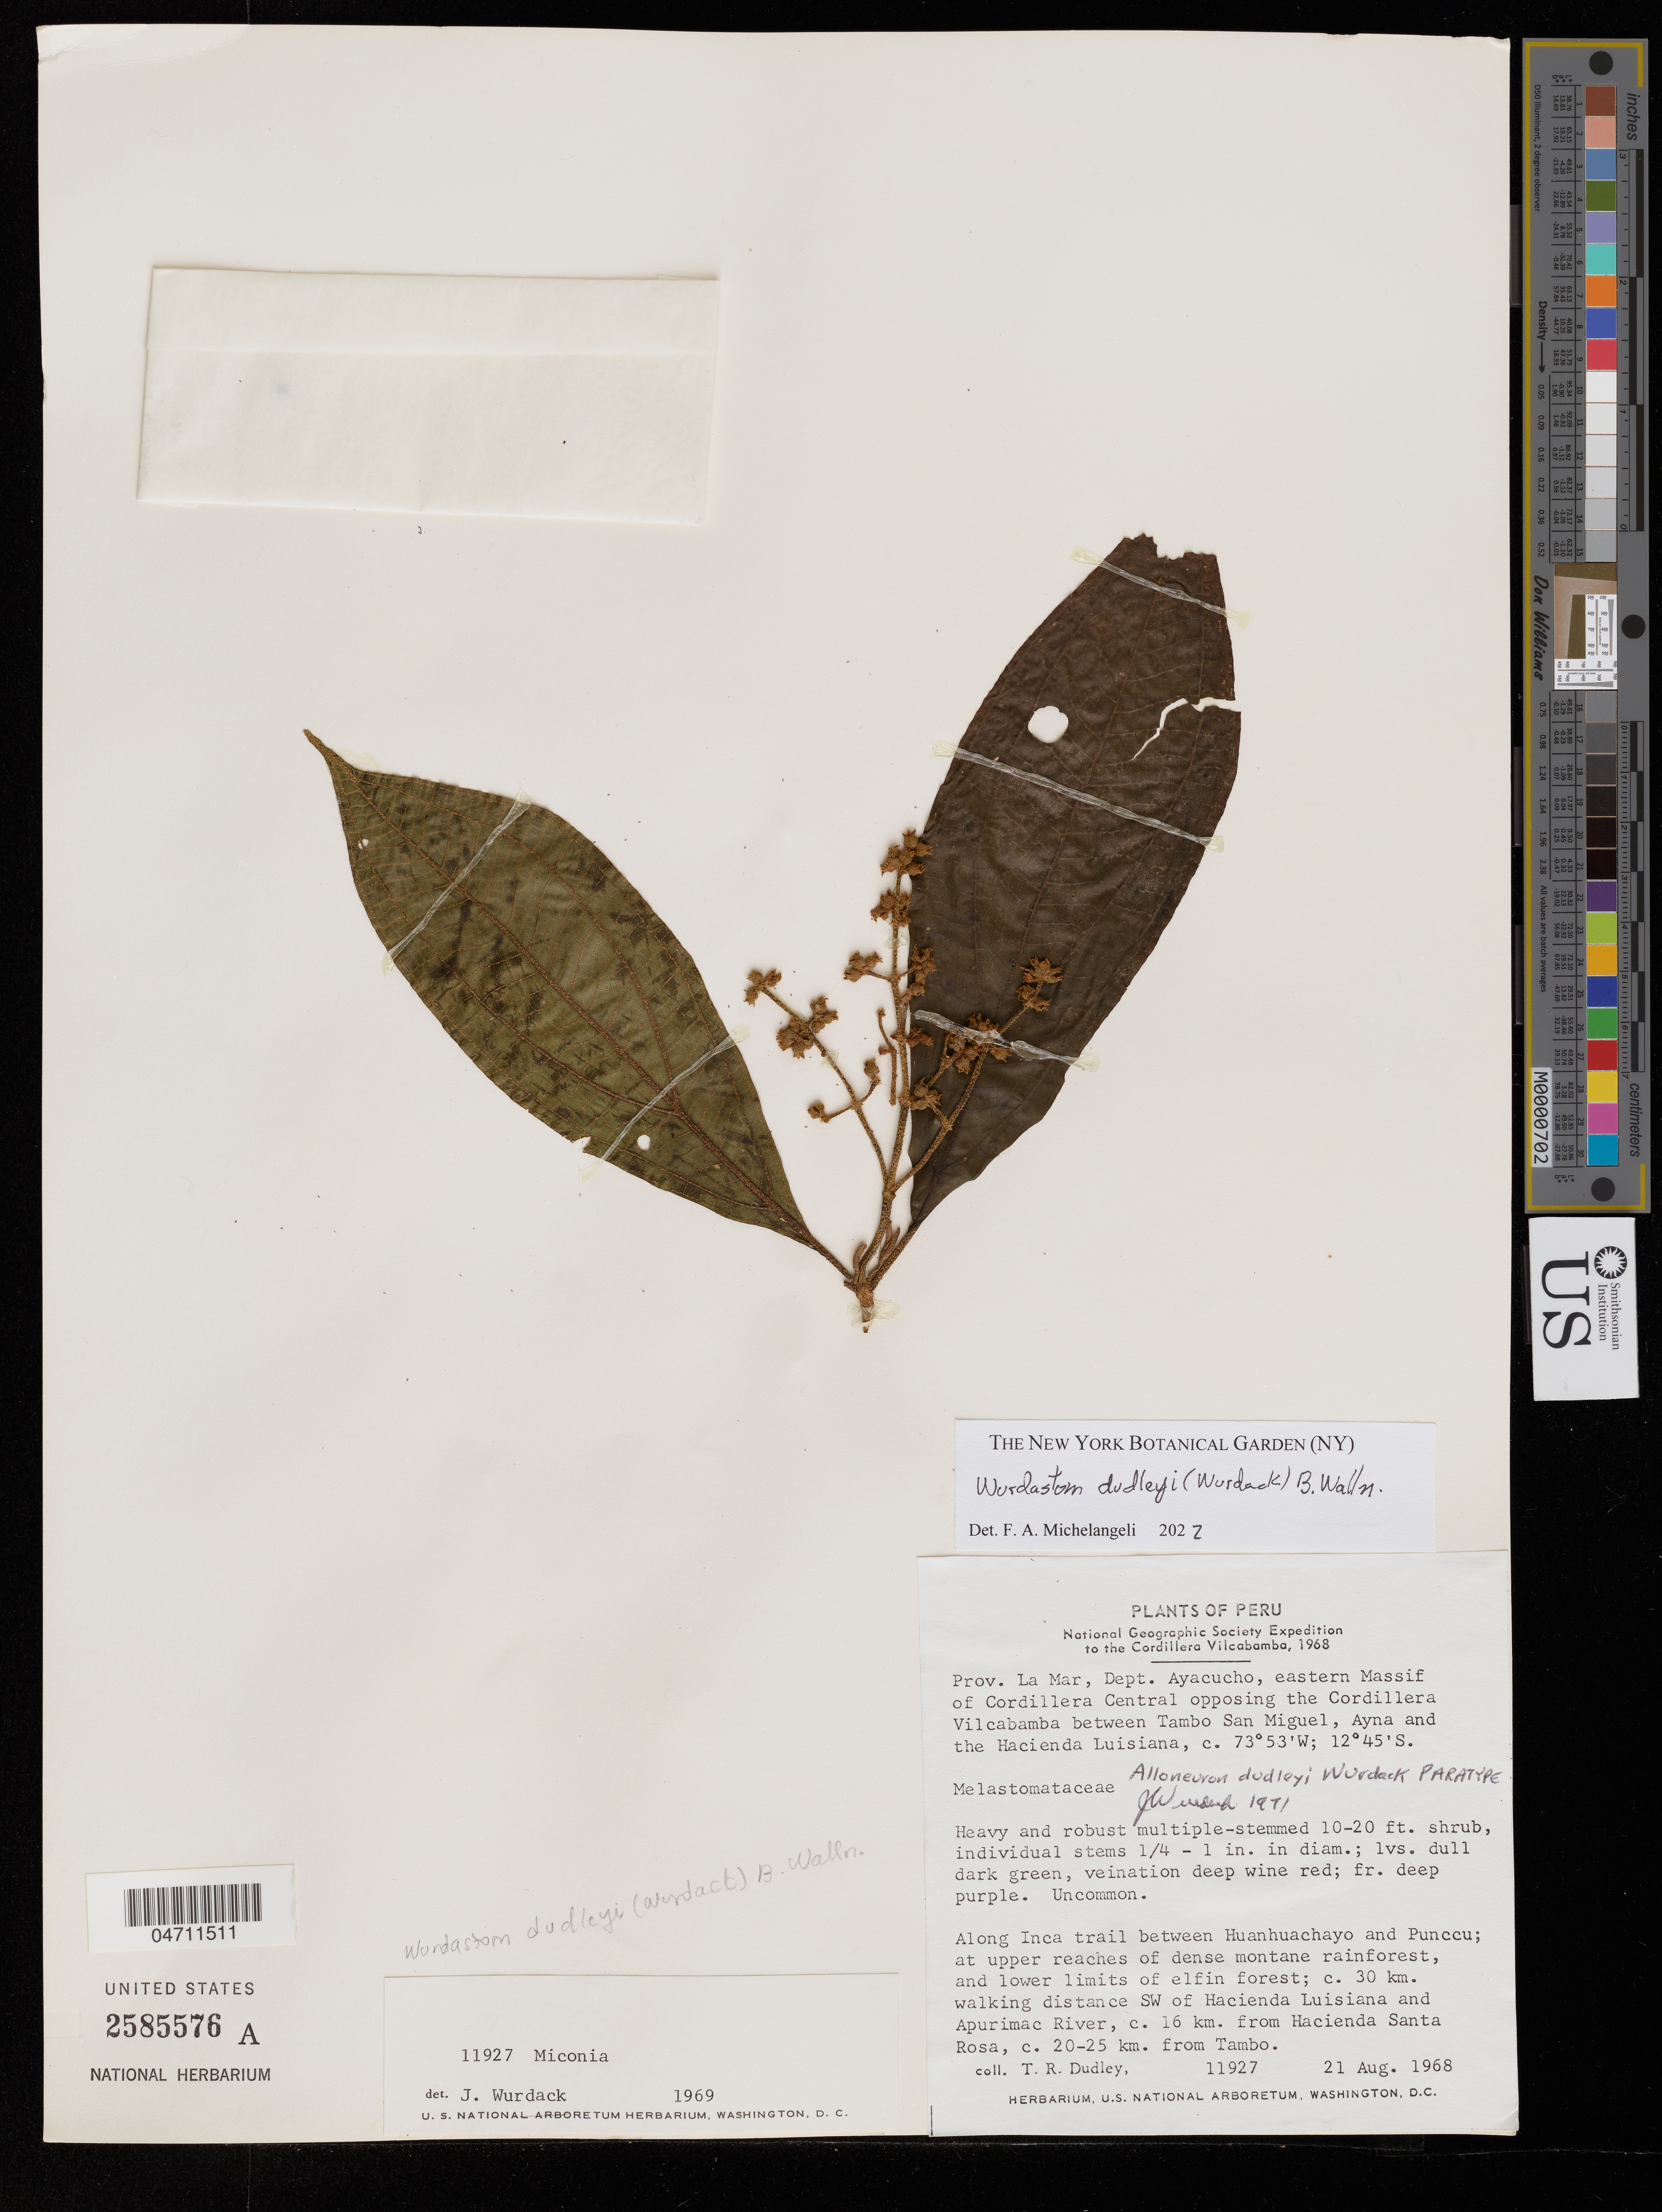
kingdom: Plantae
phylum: Tracheophyta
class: Magnoliopsida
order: Myrtales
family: Melastomataceae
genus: Wurdastom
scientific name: Wurdastom dudleyi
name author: (Wurdack) B. Walln.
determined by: Michelangeli, F. A.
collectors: T. R. Dudley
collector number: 11927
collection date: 1968-08-21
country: Peru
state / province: Ayacucho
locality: Prov. La Mar, eastern Massif of Cordillera Central opposing the Cordillera Vilcabamba between Tambo San Miguel, Ayna and the Hacienda Luisiana, Along Inca trail between Huanhuachayo and Punccu; at upper limits of dense monrane rainforest, and lower limits of elfin forestl c. 30 km. walking distance SW of Hacienda Luisiana and Apurimac River, c. 16 km. from Hacienda Santa Rosa, c. 20-25 km. from Tambo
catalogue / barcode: US 2585576A